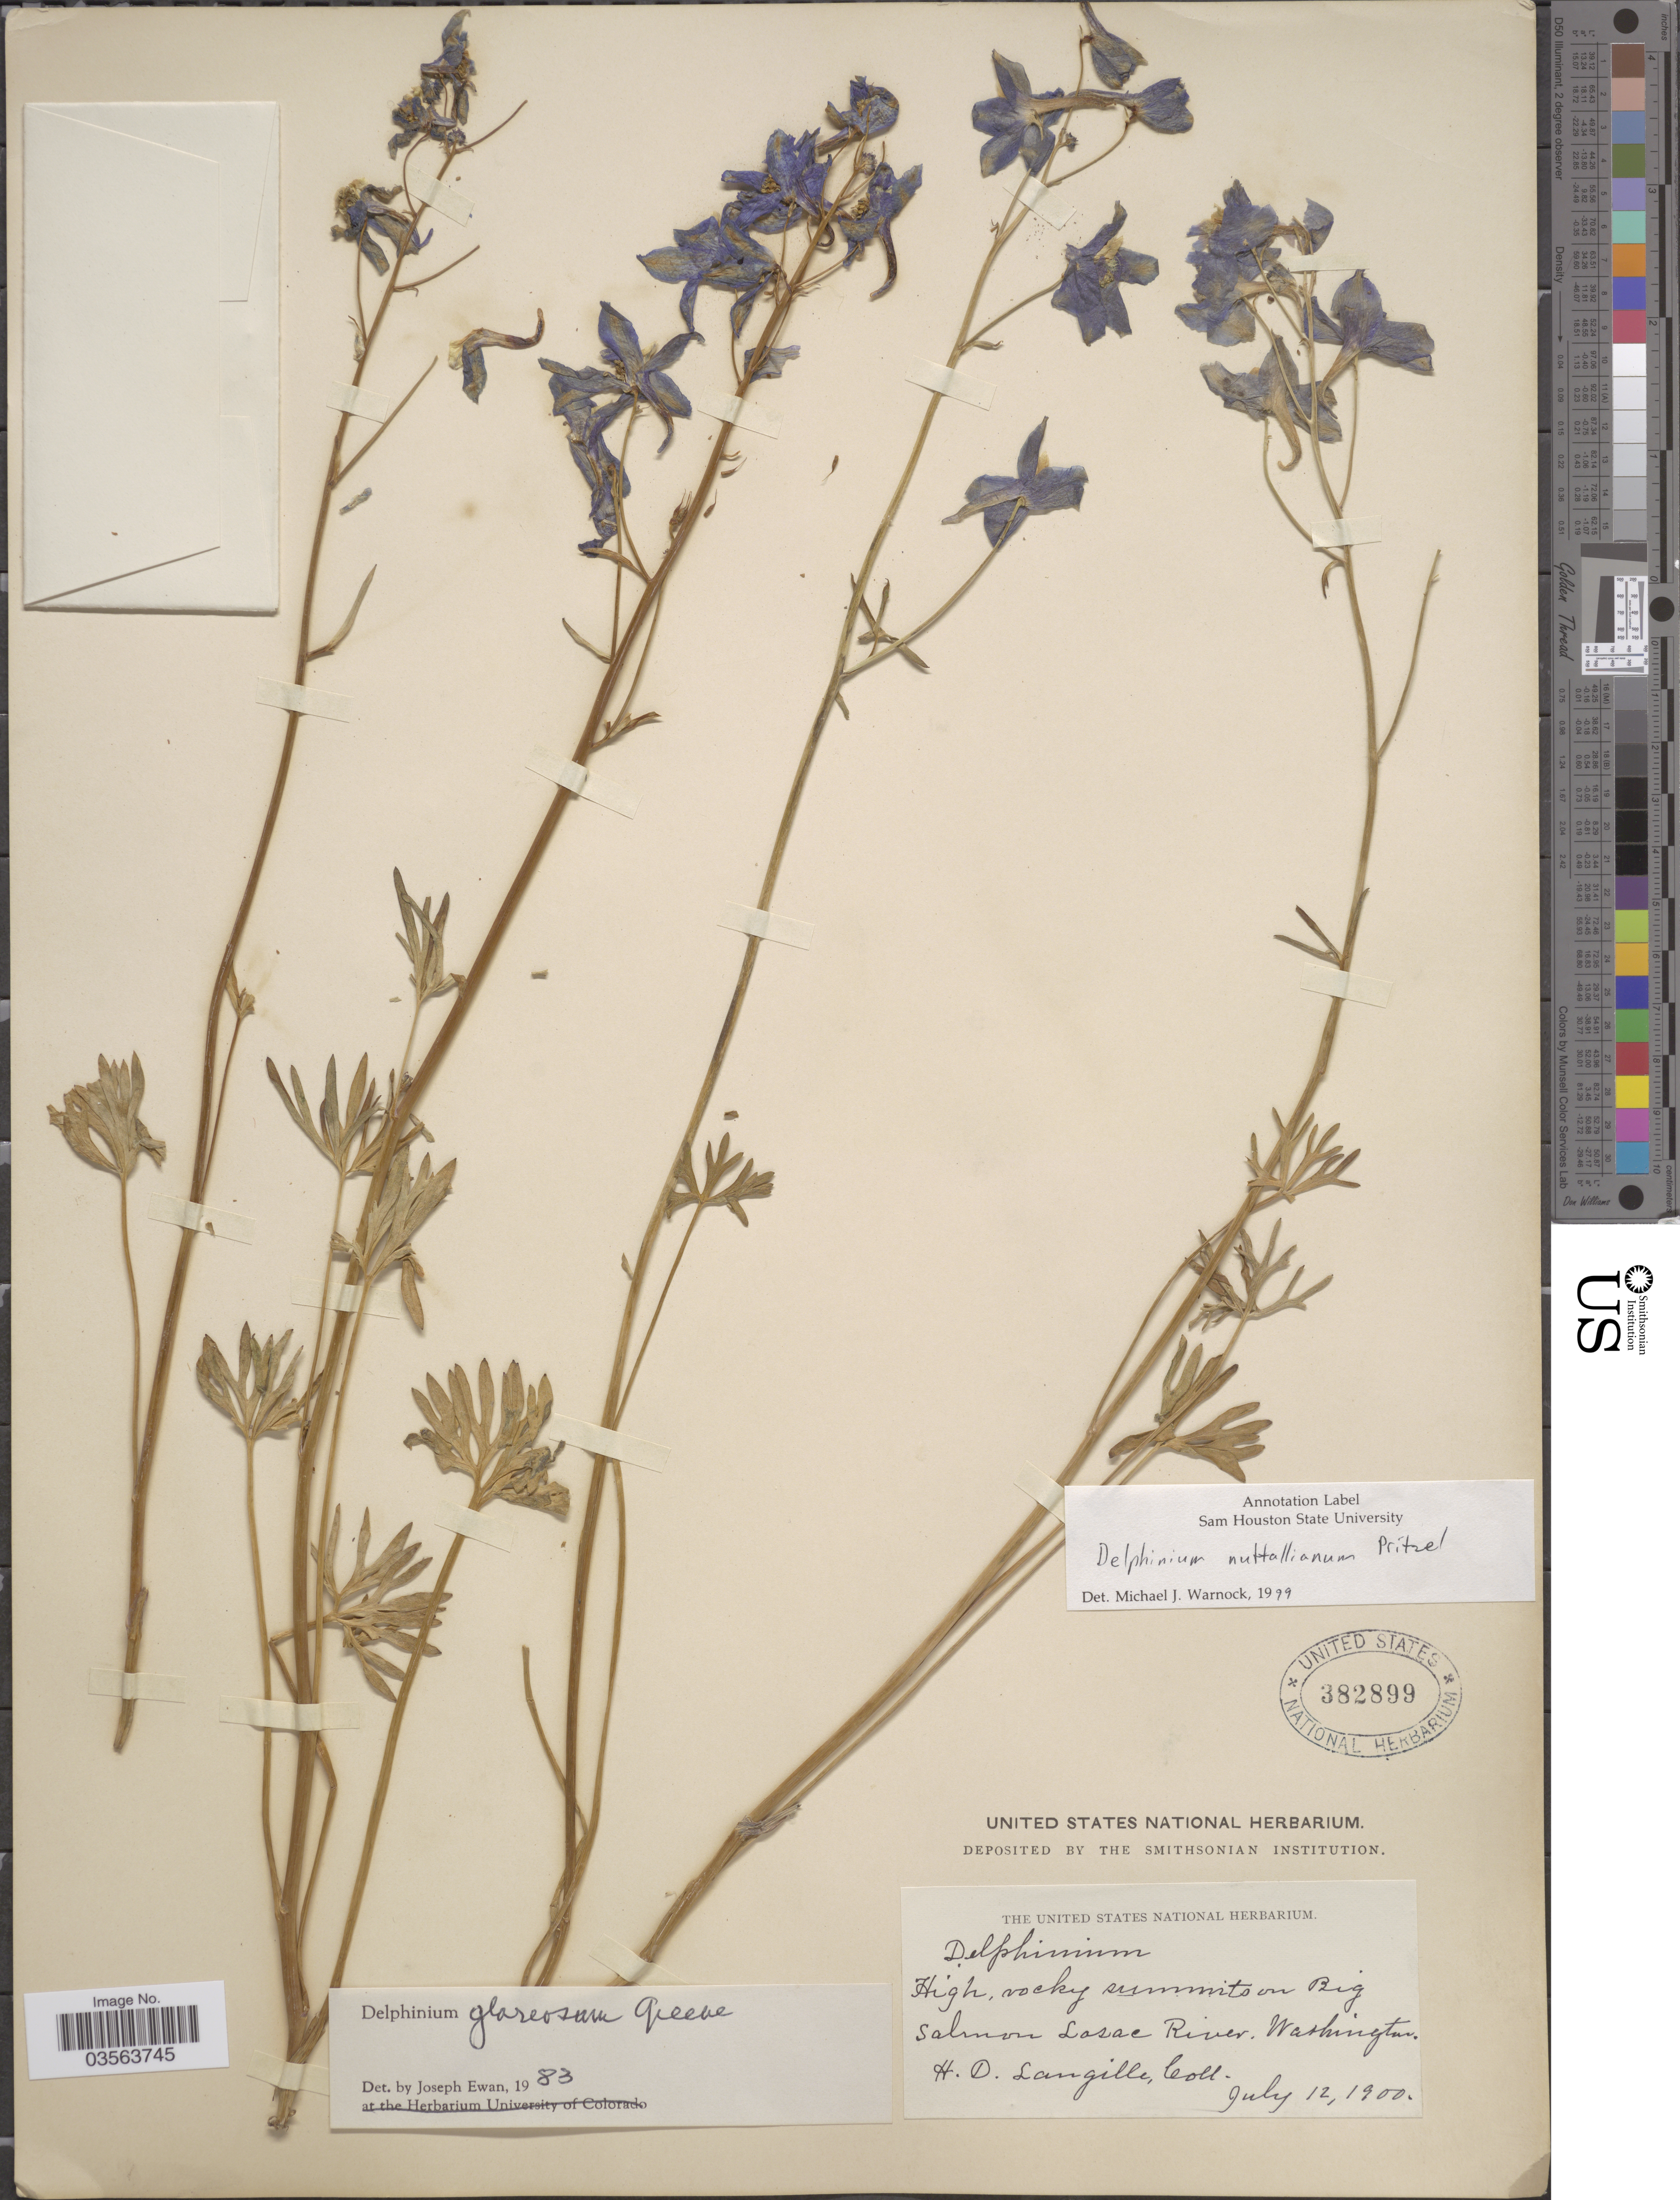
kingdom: Plantae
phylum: Tracheophyta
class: Magnoliopsida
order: Ranunculales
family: Ranunculaceae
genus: Delphinium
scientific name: Delphinium nuttallianum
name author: E. Pritz. ex Walpers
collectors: H. Langille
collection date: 1900-07-12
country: United States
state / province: Washington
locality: High, rocky summits on Big Salmon Lasac River.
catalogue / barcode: US 382899